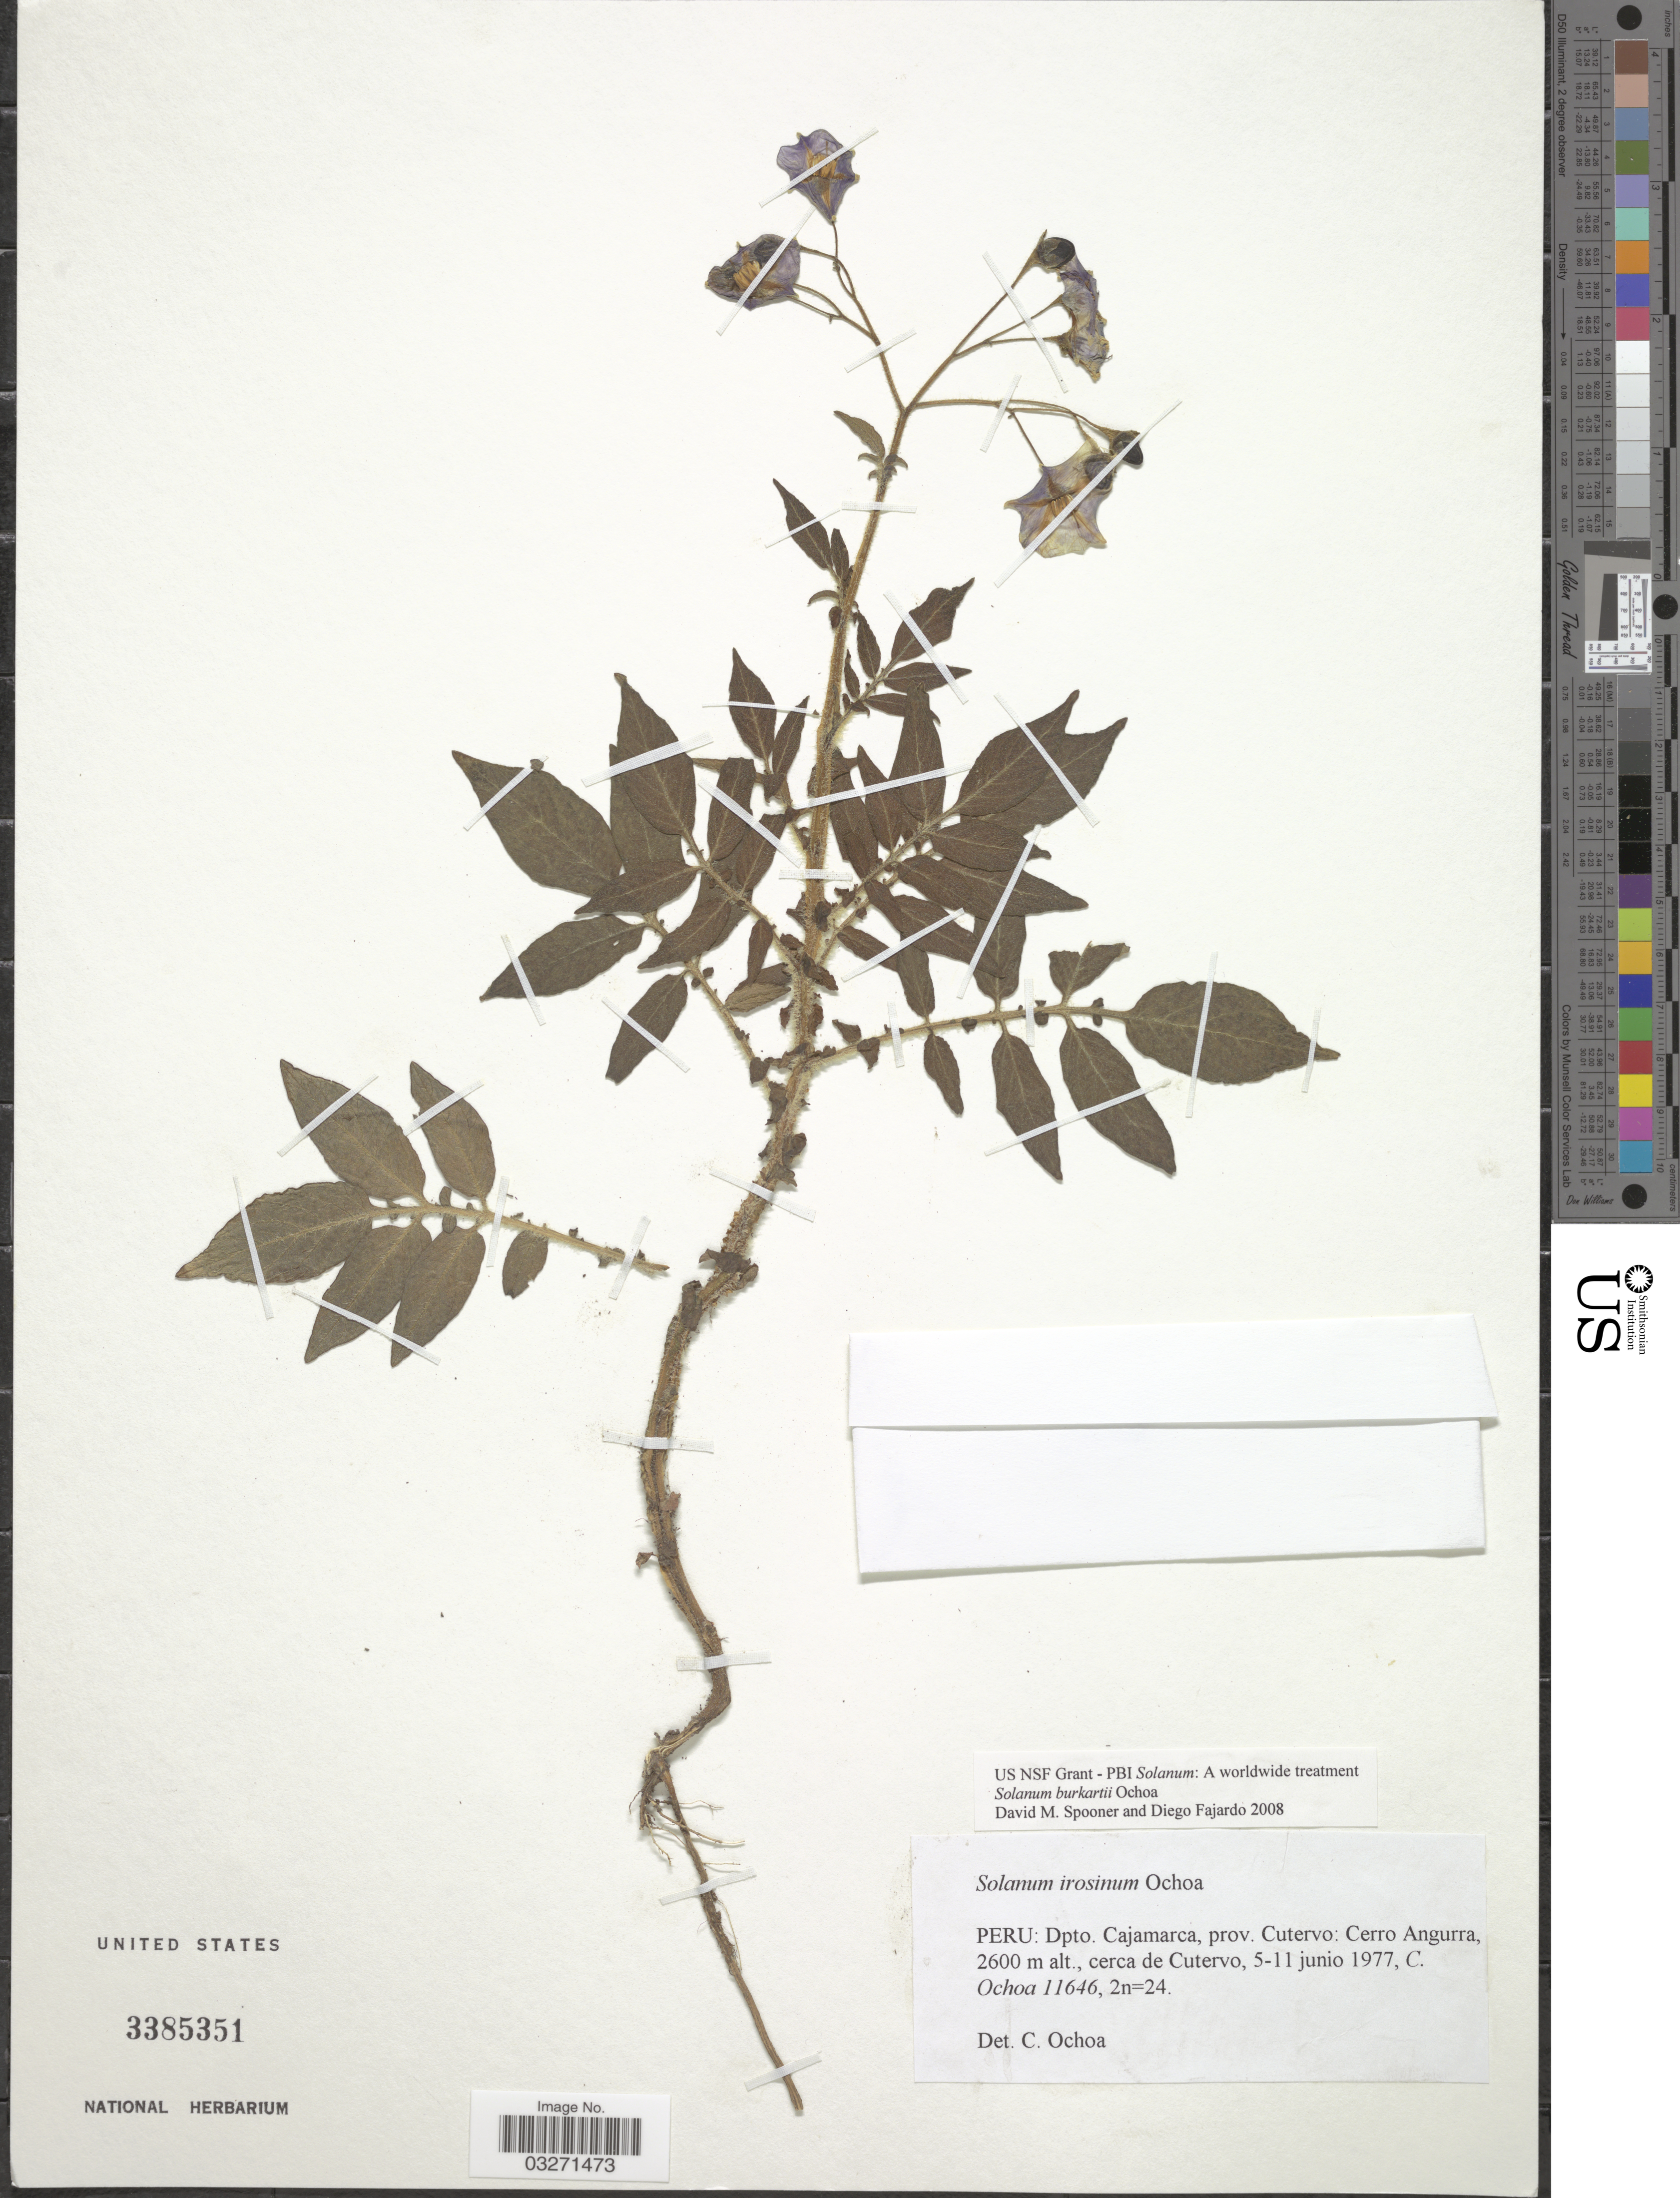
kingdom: Plantae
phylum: Tracheophyta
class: Magnoliopsida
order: Solanales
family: Solanaceae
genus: Solanum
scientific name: Solanum burkartii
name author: Ochoa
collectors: C. Ochoa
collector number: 11646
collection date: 1977-06-05/1977-06-11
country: Peru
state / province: Cajamarca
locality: Dpto. Cajamarca, prov. Cutervo: Cerro Angurra, cerca de Cutervo.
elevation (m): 2600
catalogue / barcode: US 3385351